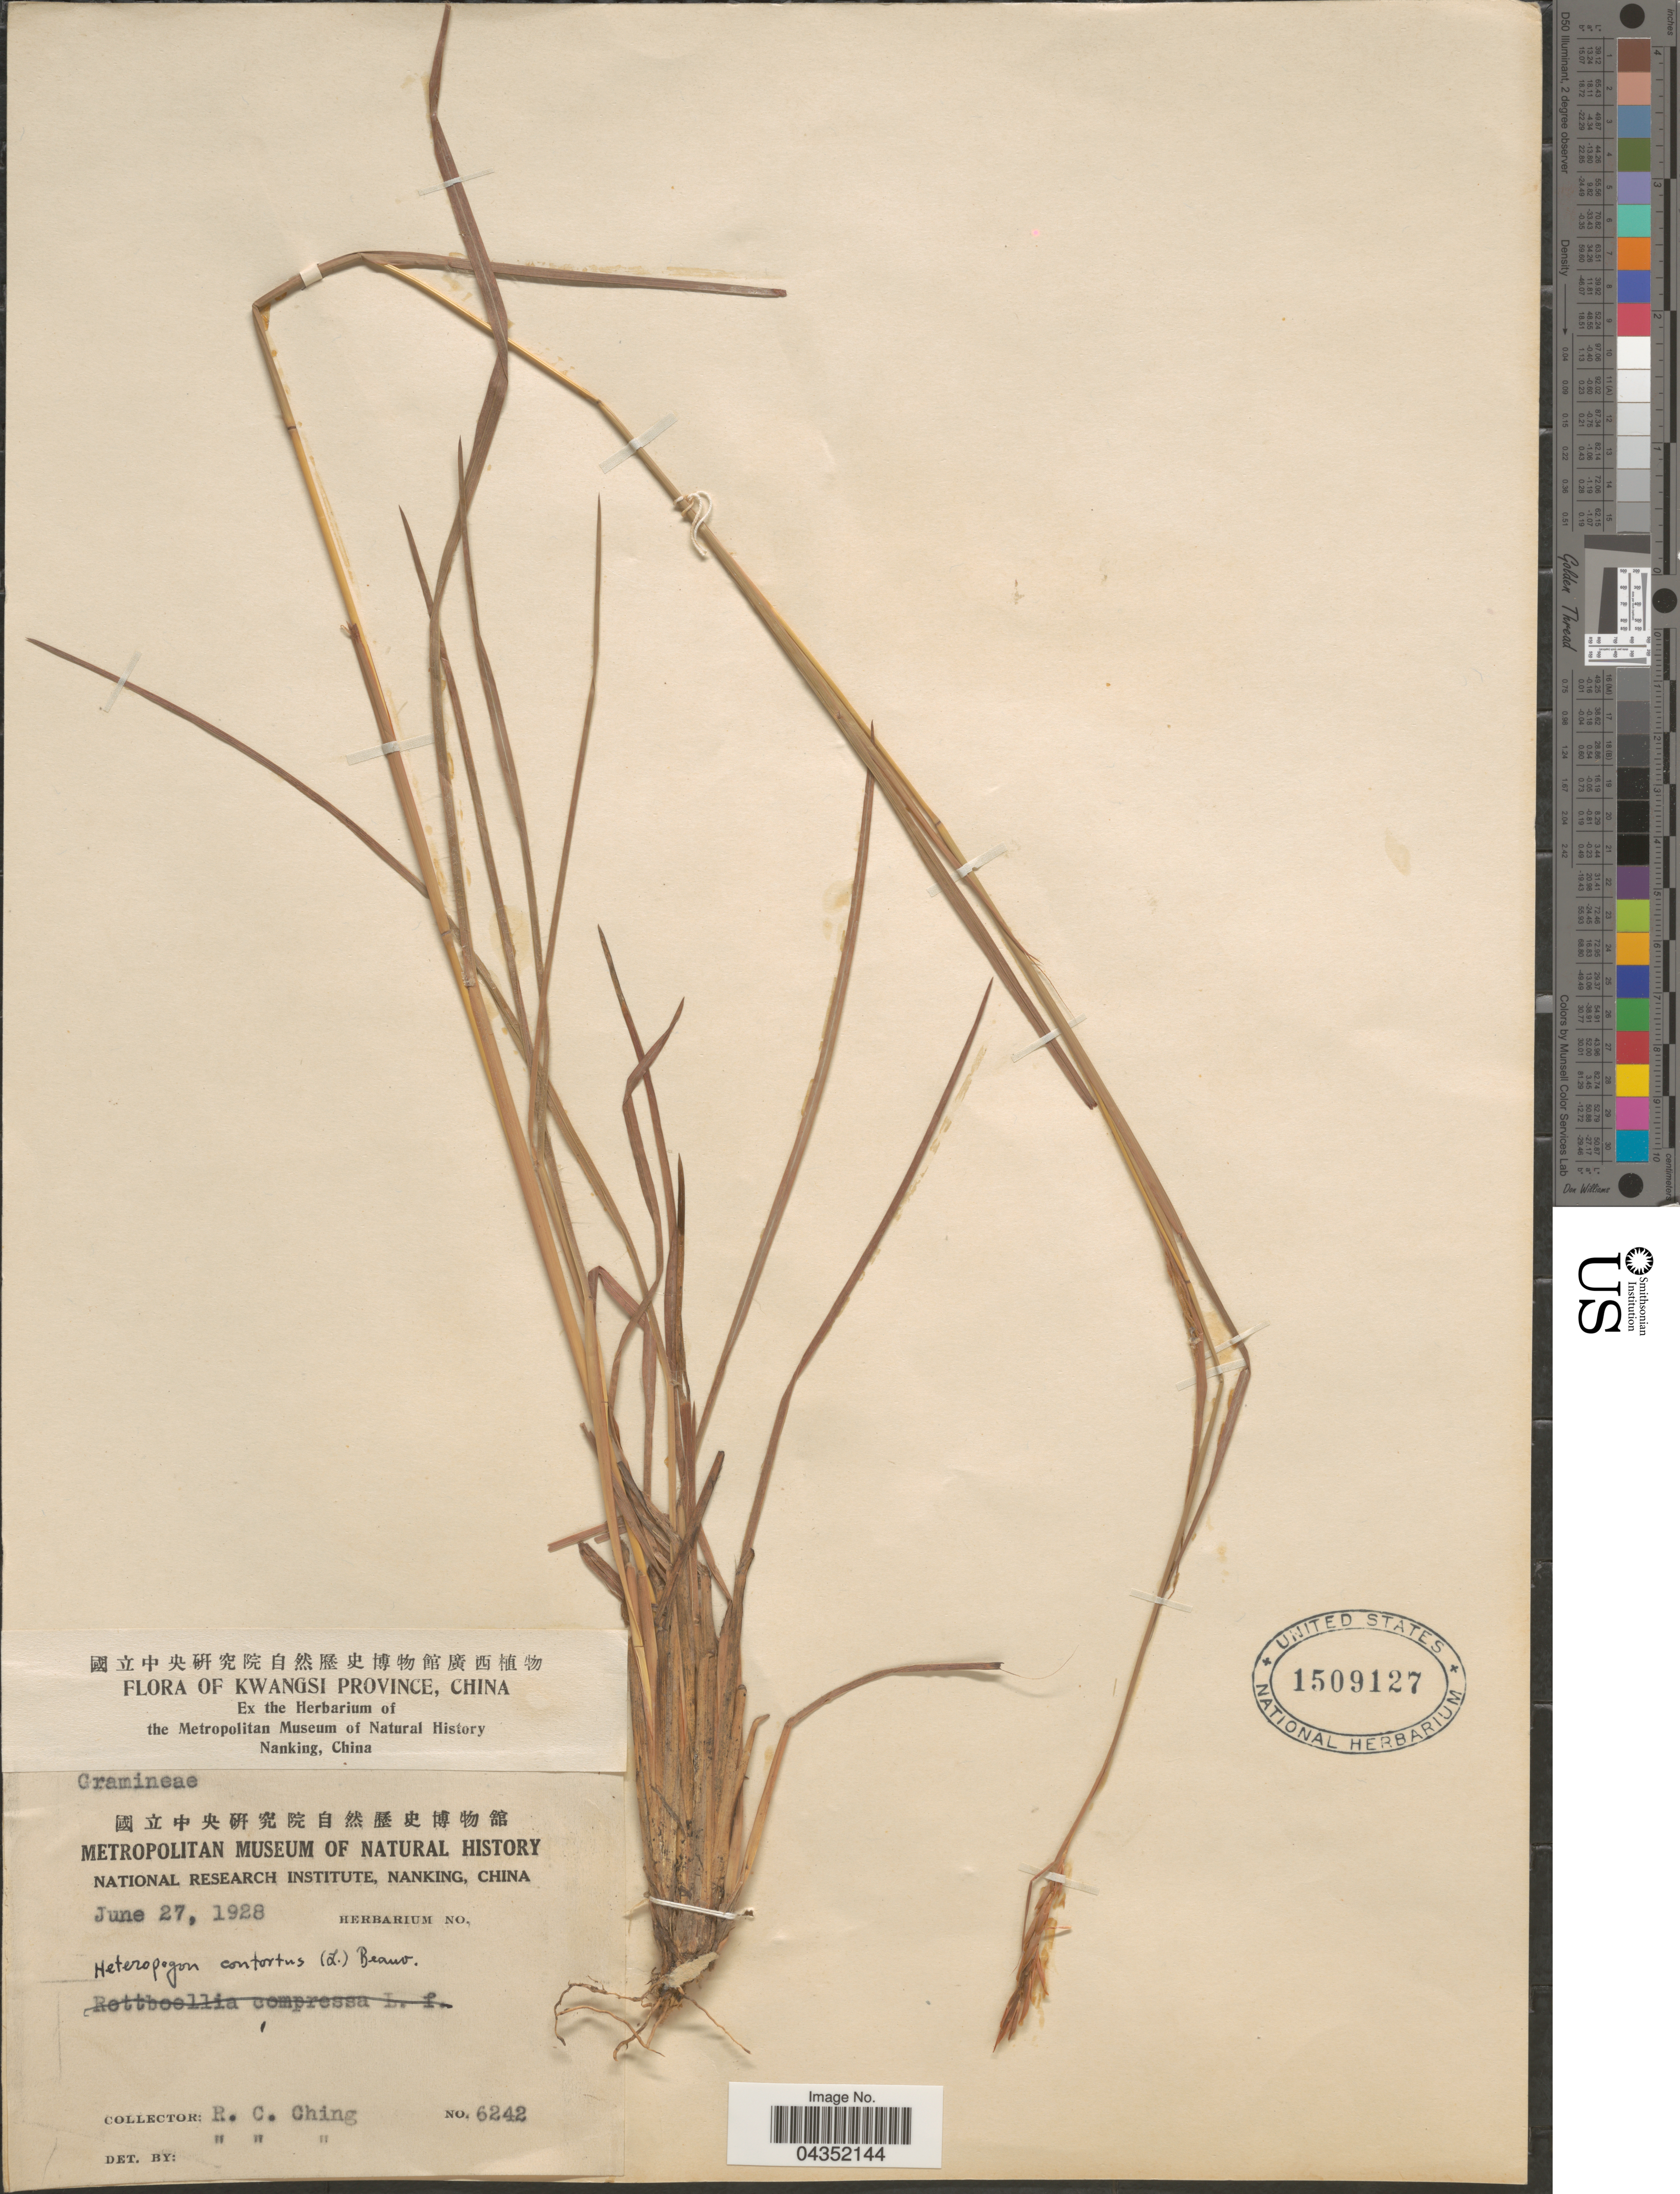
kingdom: Plantae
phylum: Tracheophyta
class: Liliopsida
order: Poales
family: Poaceae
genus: Heteropogon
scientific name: Heteropogon contortus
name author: (L.) P. Beauv. ex Roem. & Schult.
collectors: R. C. Ching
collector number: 6242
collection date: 1928-06-27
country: China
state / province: Guangxi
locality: Kwangsi Province.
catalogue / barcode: US 1509127